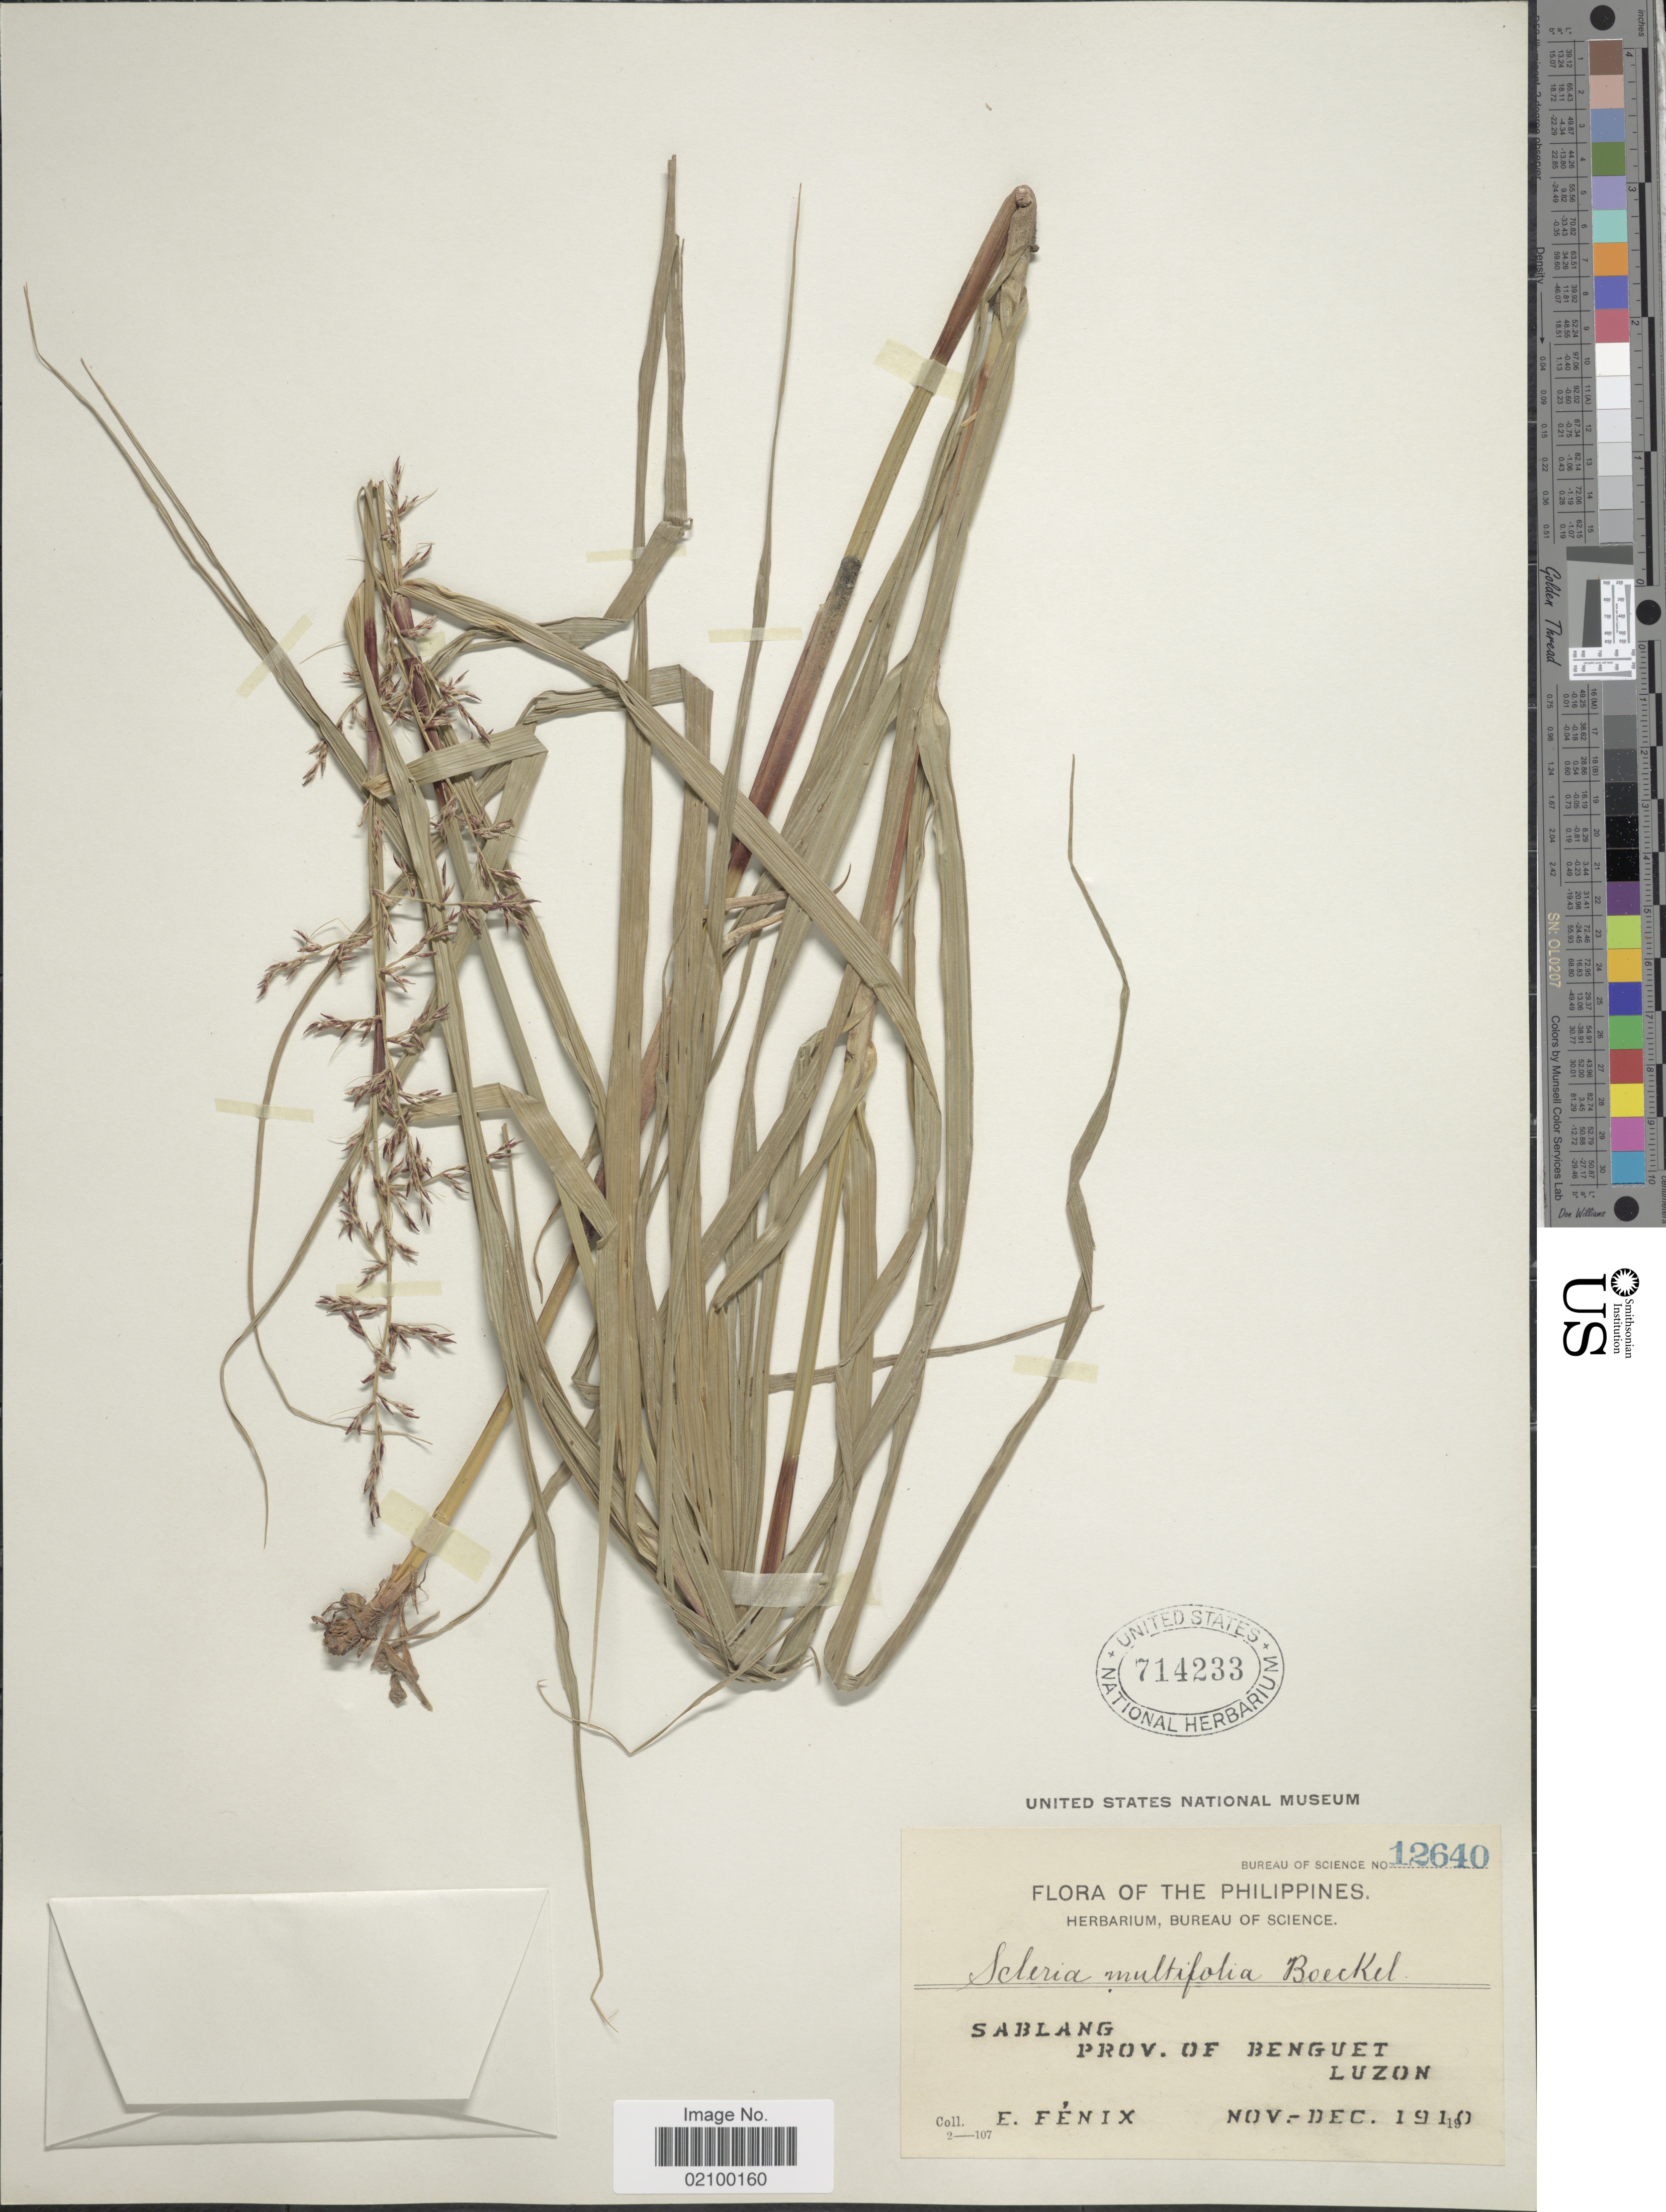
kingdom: Plantae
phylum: Tracheophyta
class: Liliopsida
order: Poales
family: Cyperaceae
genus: Scleria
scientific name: Scleria scrobiculata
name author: Nees & Meyen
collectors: E. Fenix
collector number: Bureau of Science 12640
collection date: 1910-11/1910-12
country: Philippines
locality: Sablang, Prov. of Benguet, Luzon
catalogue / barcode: US 714233